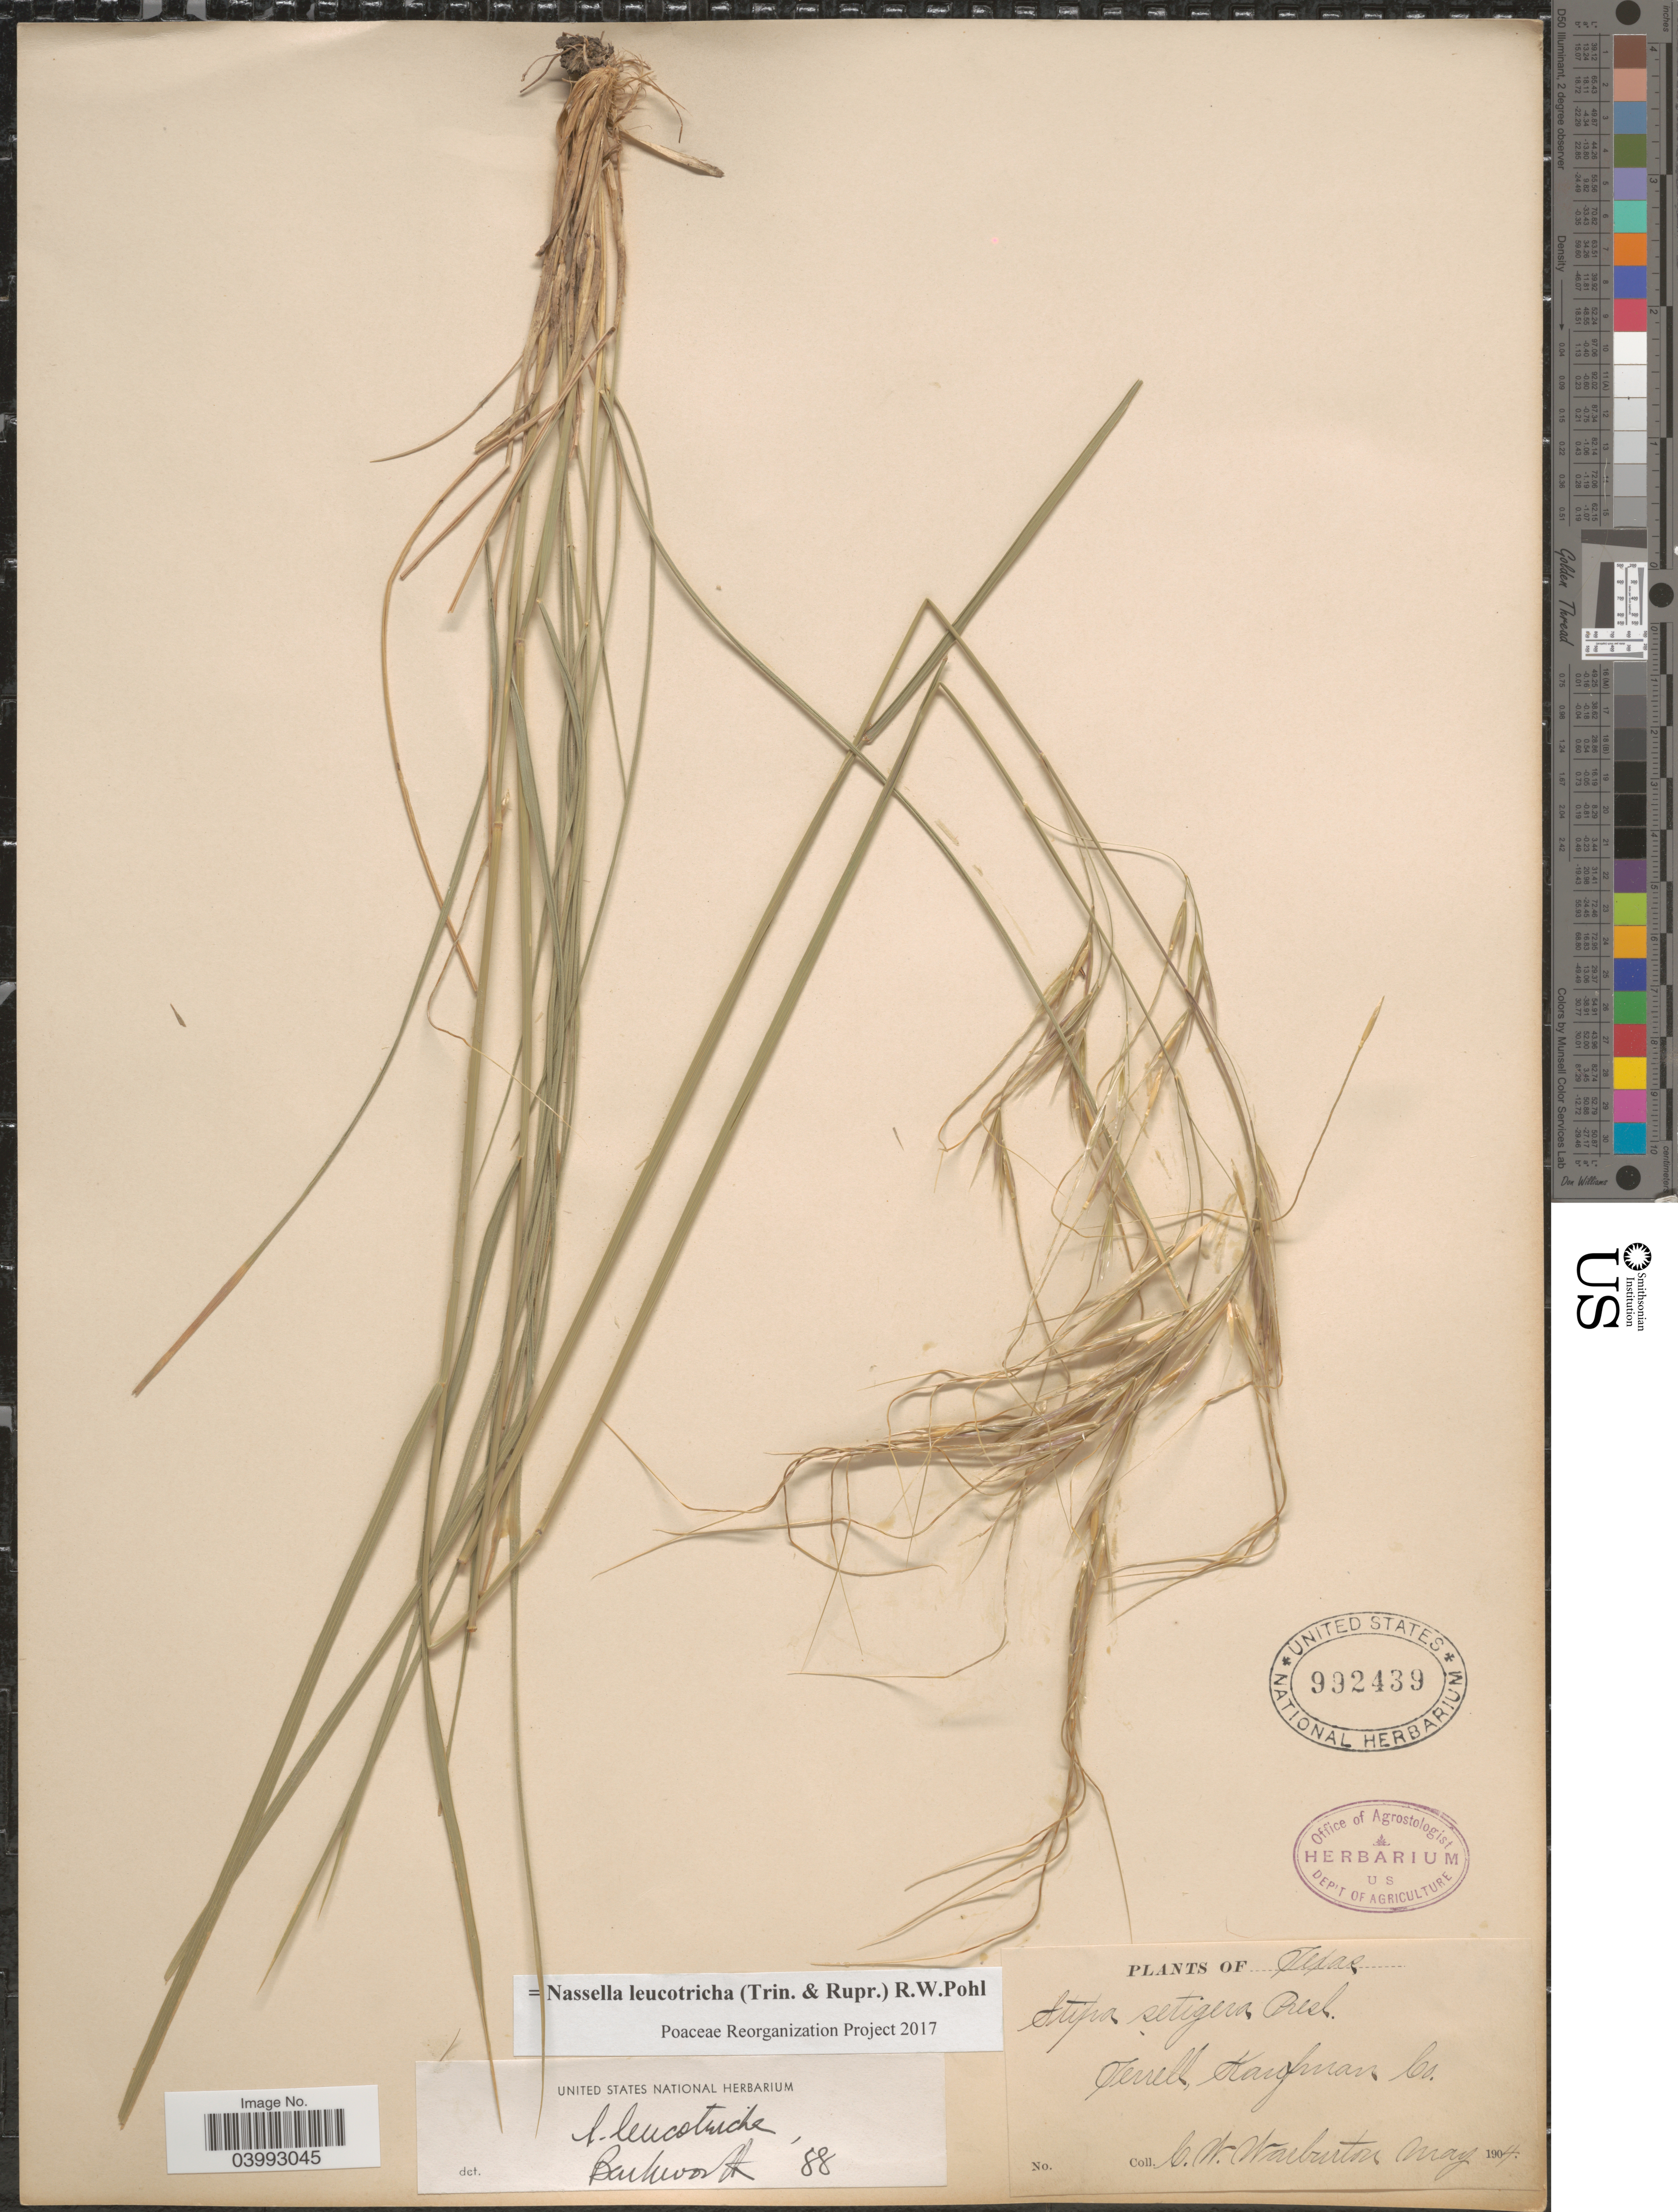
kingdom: Plantae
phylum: Tracheophyta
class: Liliopsida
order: Poales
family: Poaceae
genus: Nassella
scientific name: Nassella leucotricha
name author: (Trin. & Rupr.) R.W. Pohl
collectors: C. Warburton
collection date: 1904-05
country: United States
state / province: Texas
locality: Terrell, Kaufman Co.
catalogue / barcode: US 992439